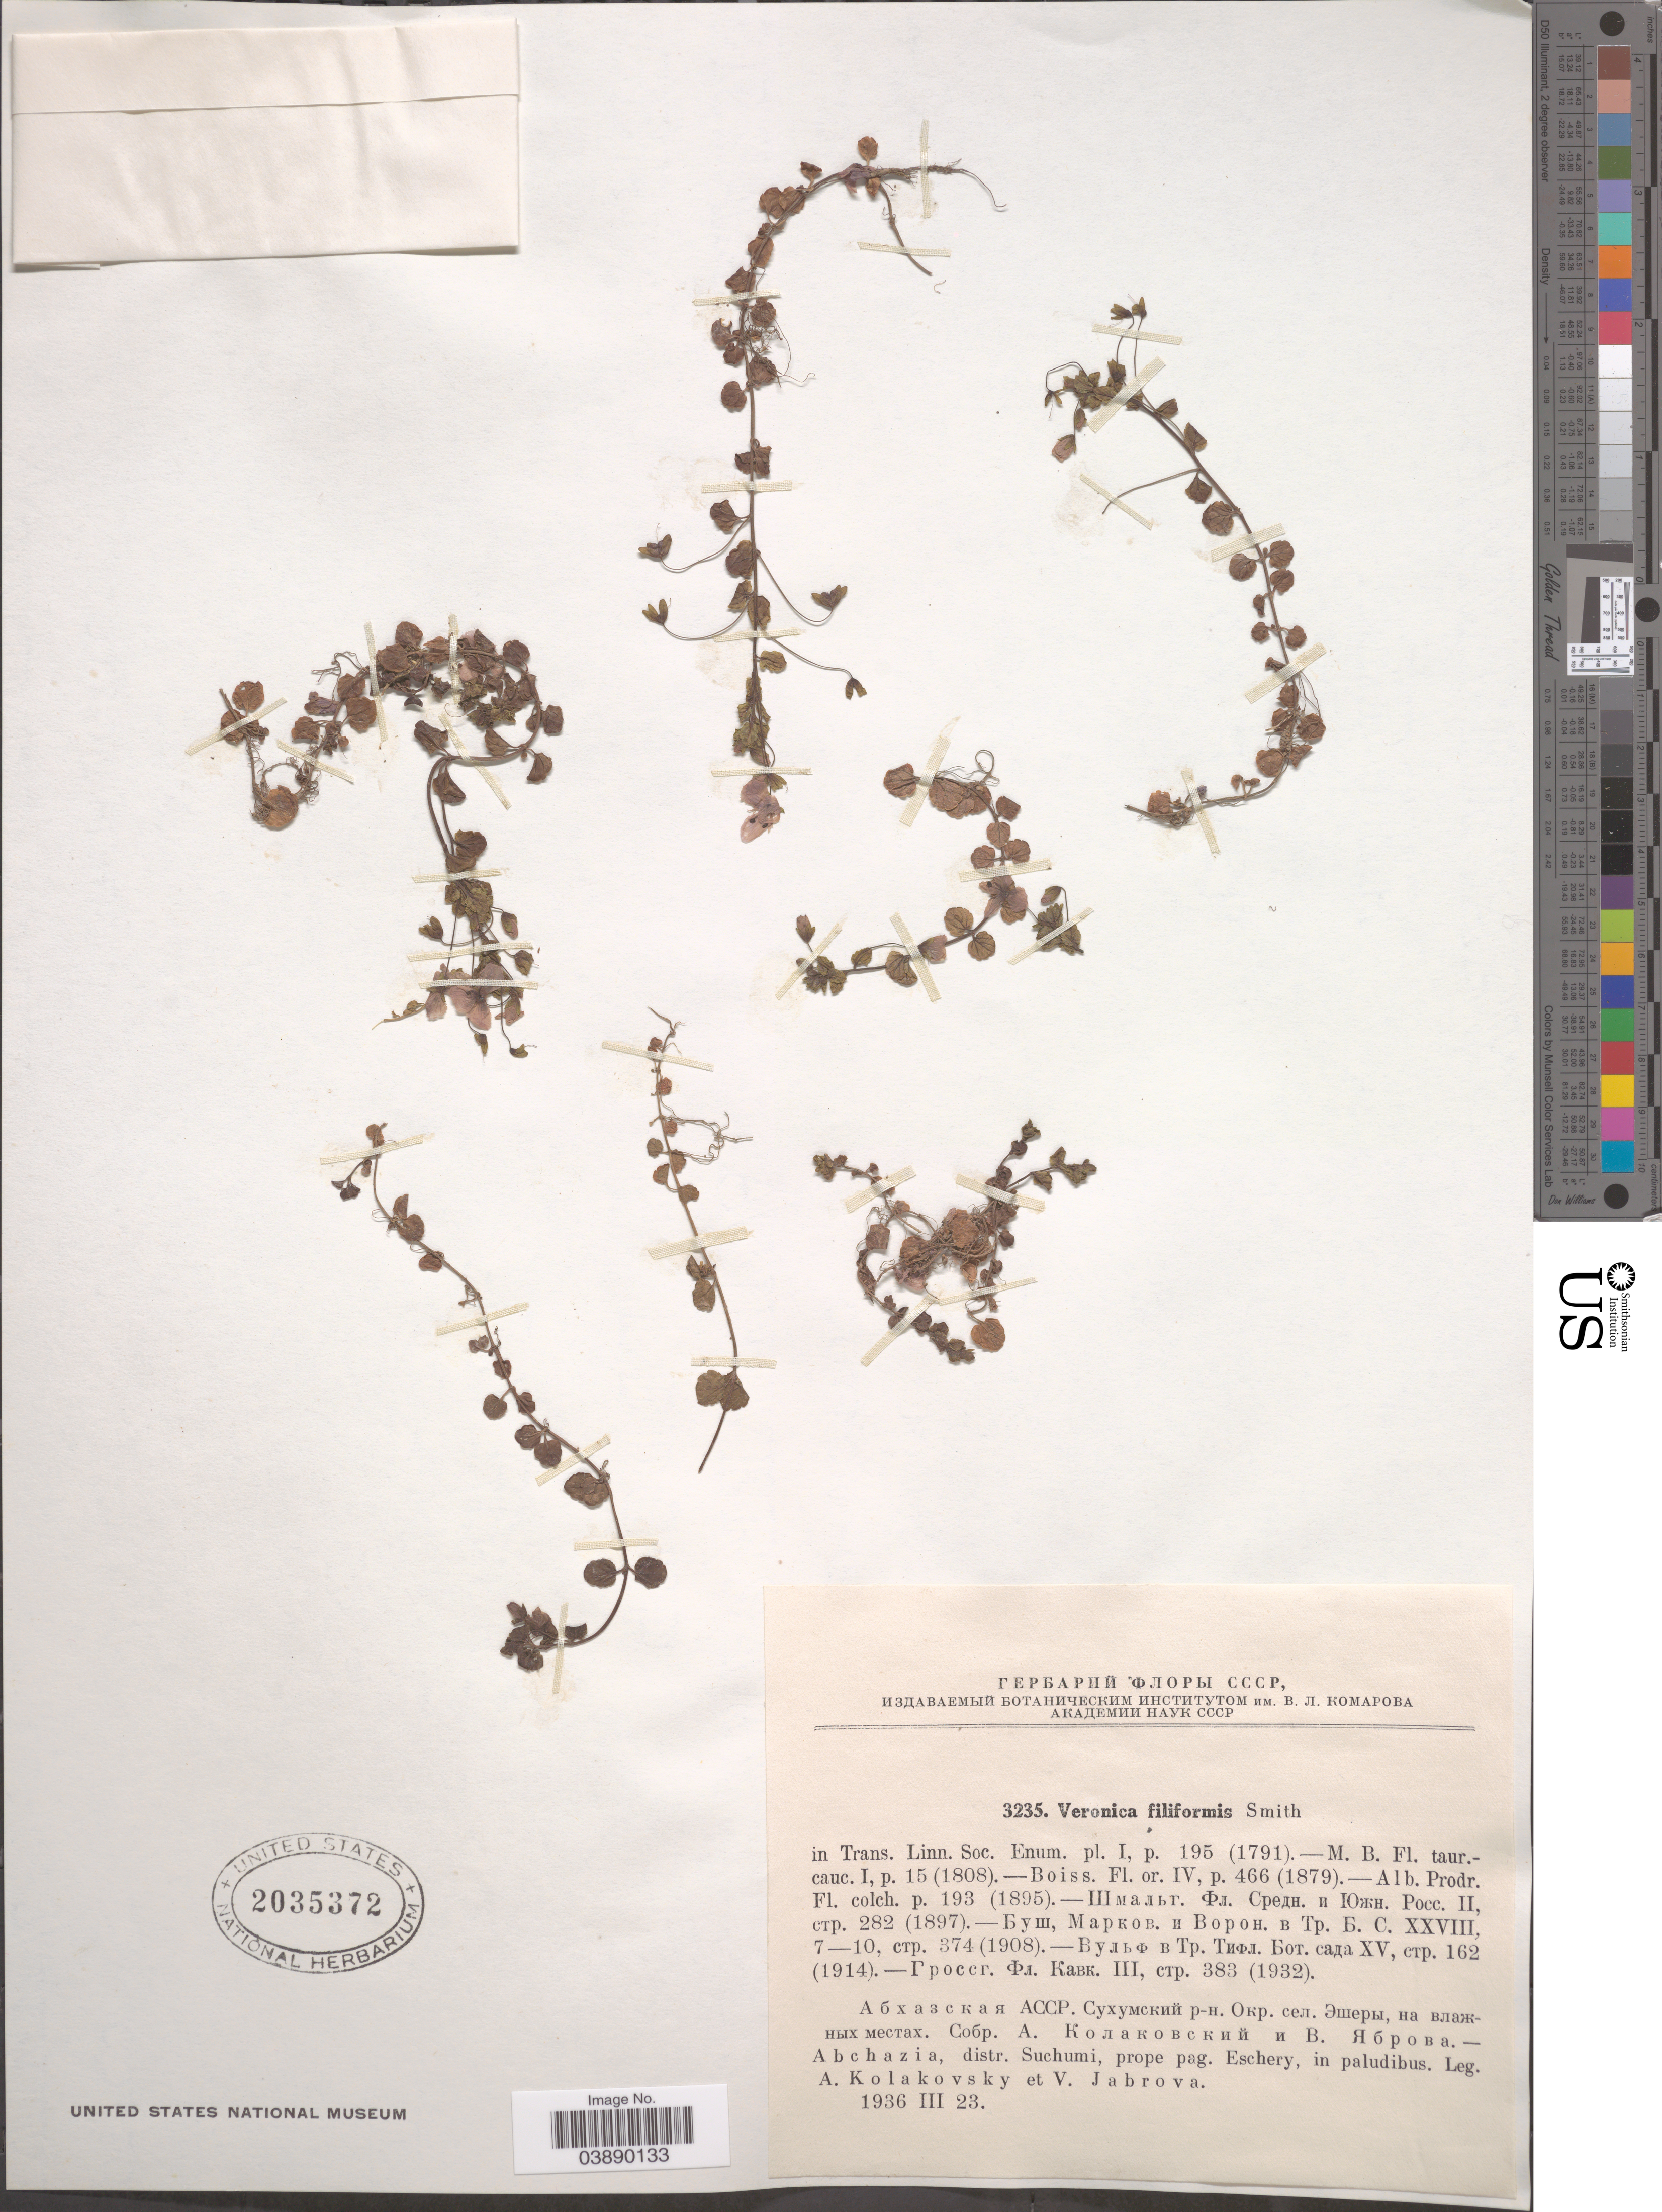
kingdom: Plantae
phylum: Tracheophyta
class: Magnoliopsida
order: Lamiales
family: Plantaginaceae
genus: Veronica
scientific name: Veronica filiformis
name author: Sm.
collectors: A. Kolakovsky & V. Jabrova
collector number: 3235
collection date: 1936-03-23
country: Georgia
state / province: Abkhazia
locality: X. Abchazia, distr. Suchumi, prope pag. Eschery.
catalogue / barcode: US 2035372